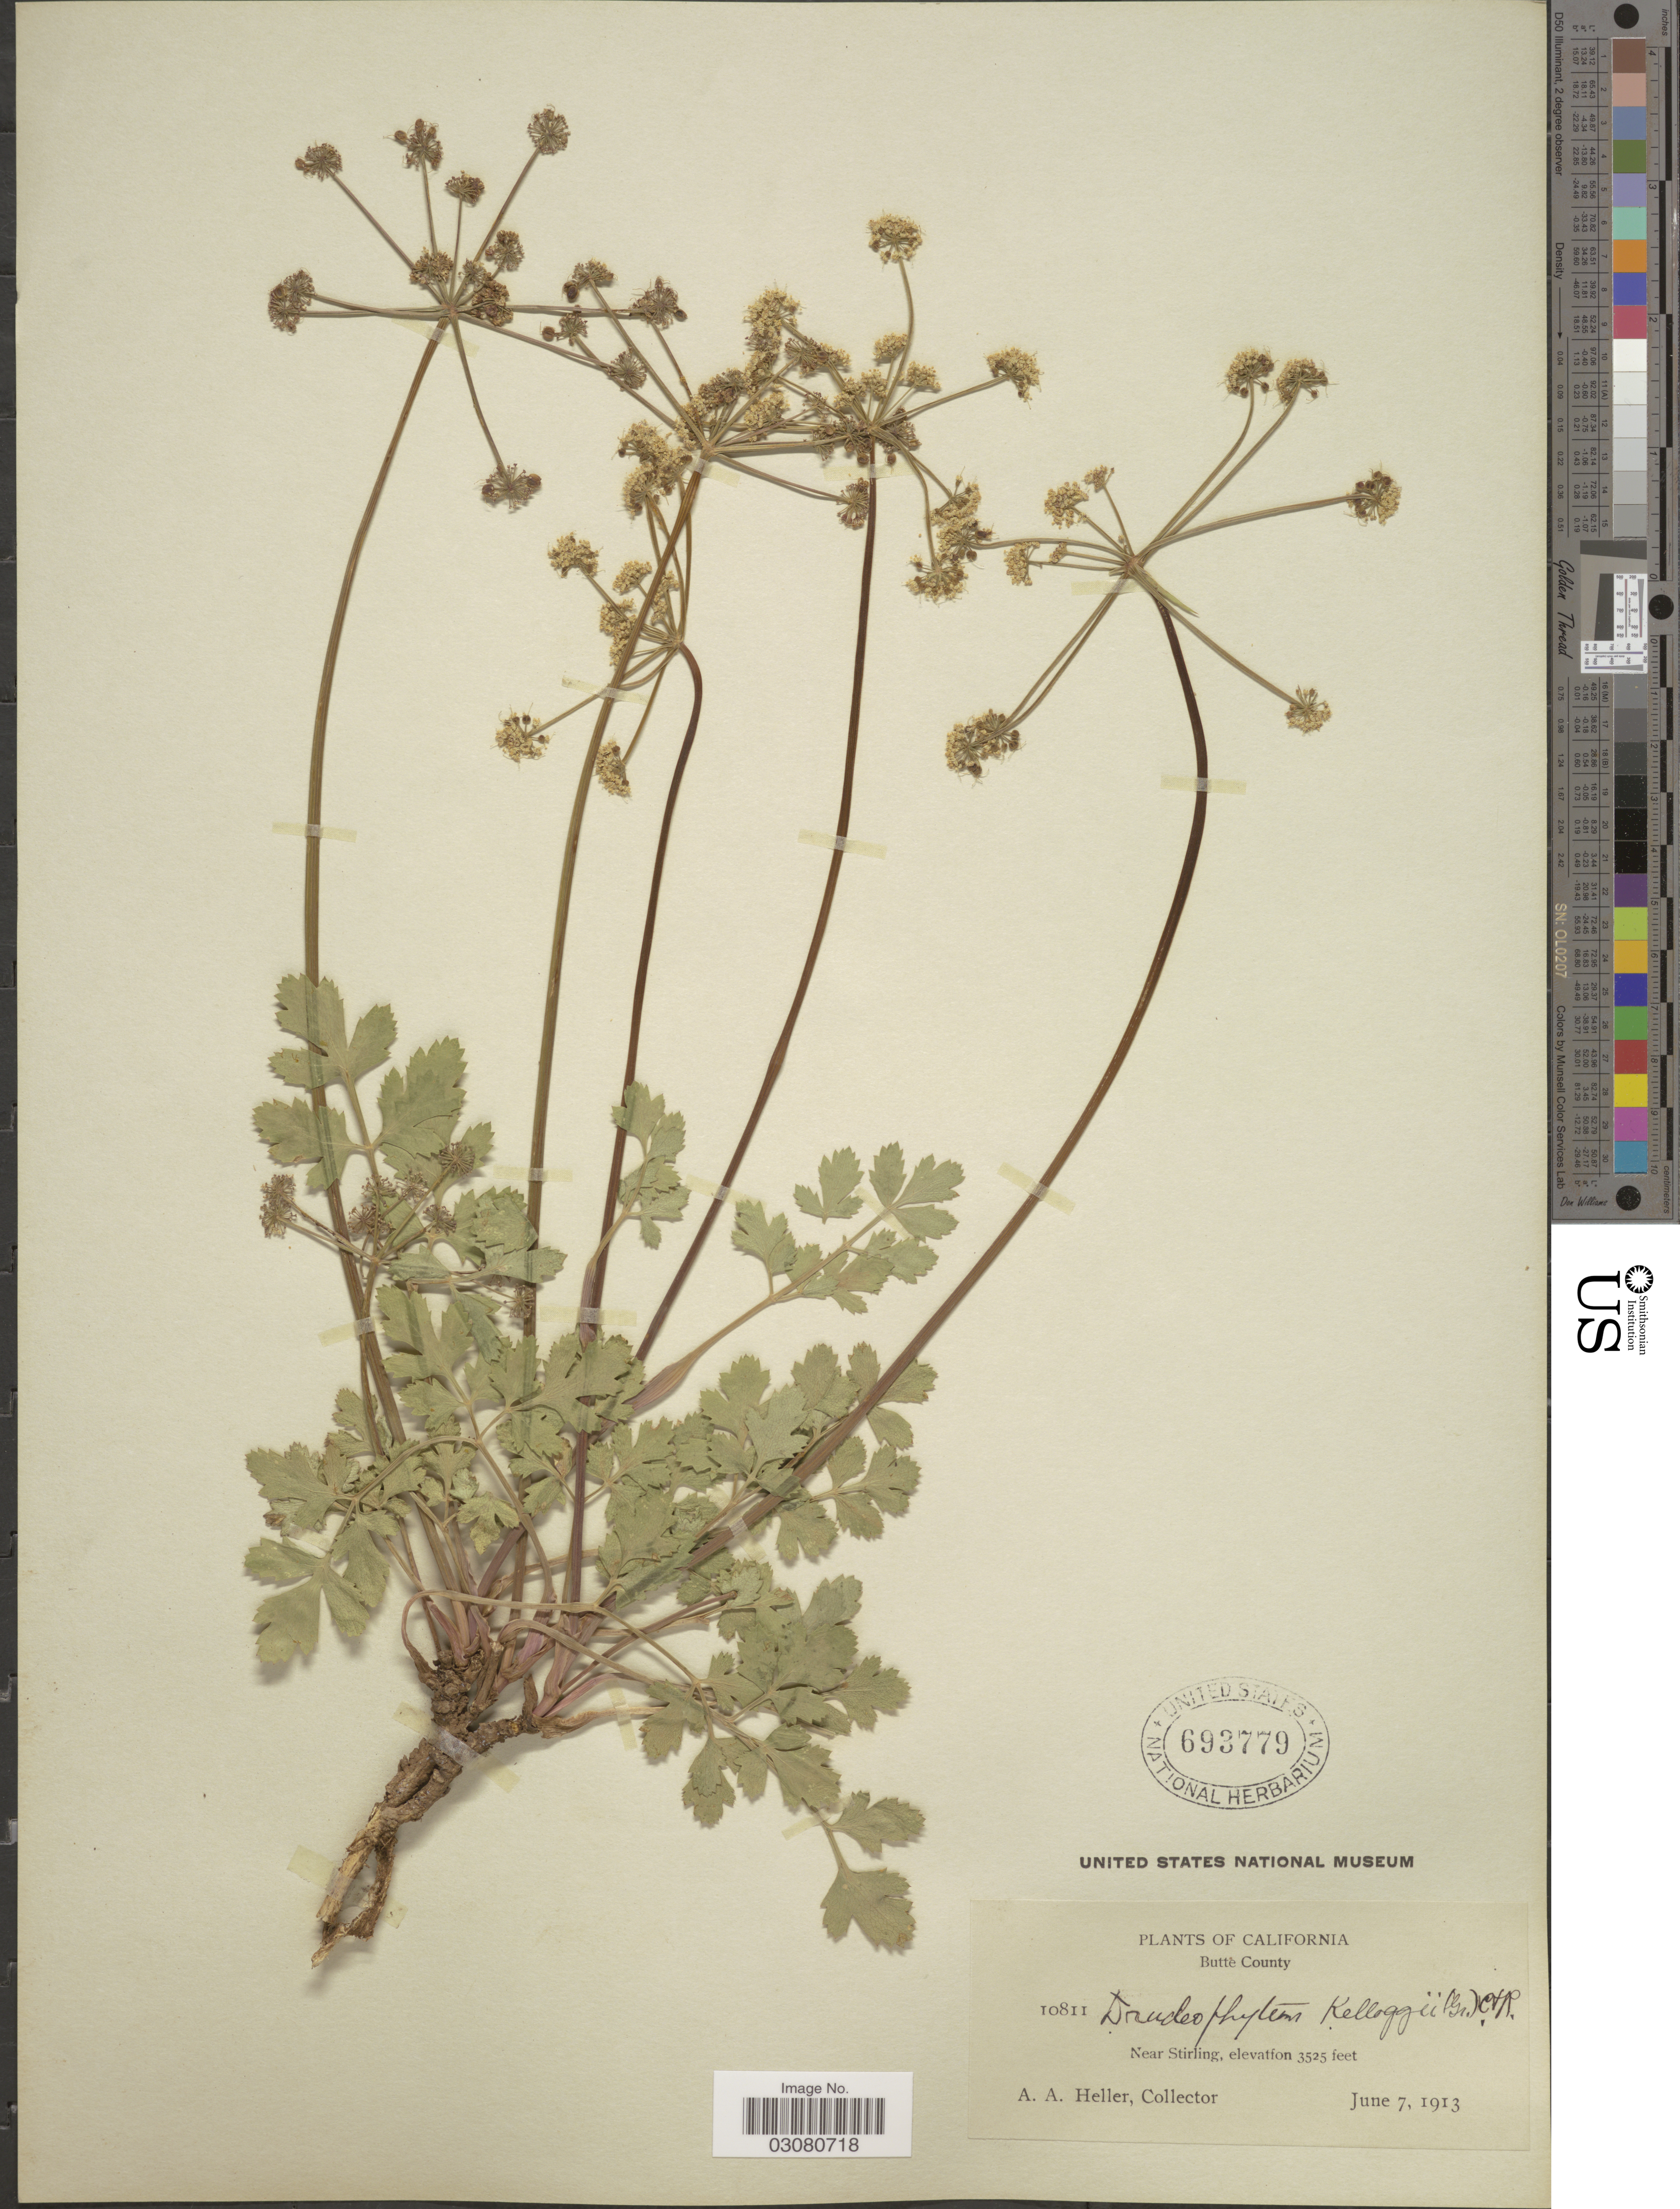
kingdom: Plantae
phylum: Tracheophyta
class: Magnoliopsida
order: Apiales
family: Apiaceae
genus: Drudeophytum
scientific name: Drudeophytum kelloggii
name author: (A. Gray) J.M. Coult. & Rose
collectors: A. A. Heller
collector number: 10811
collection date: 1913-06-07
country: United States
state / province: California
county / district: Butte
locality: Butte County. Near Stirling.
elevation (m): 1074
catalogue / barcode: US 693779